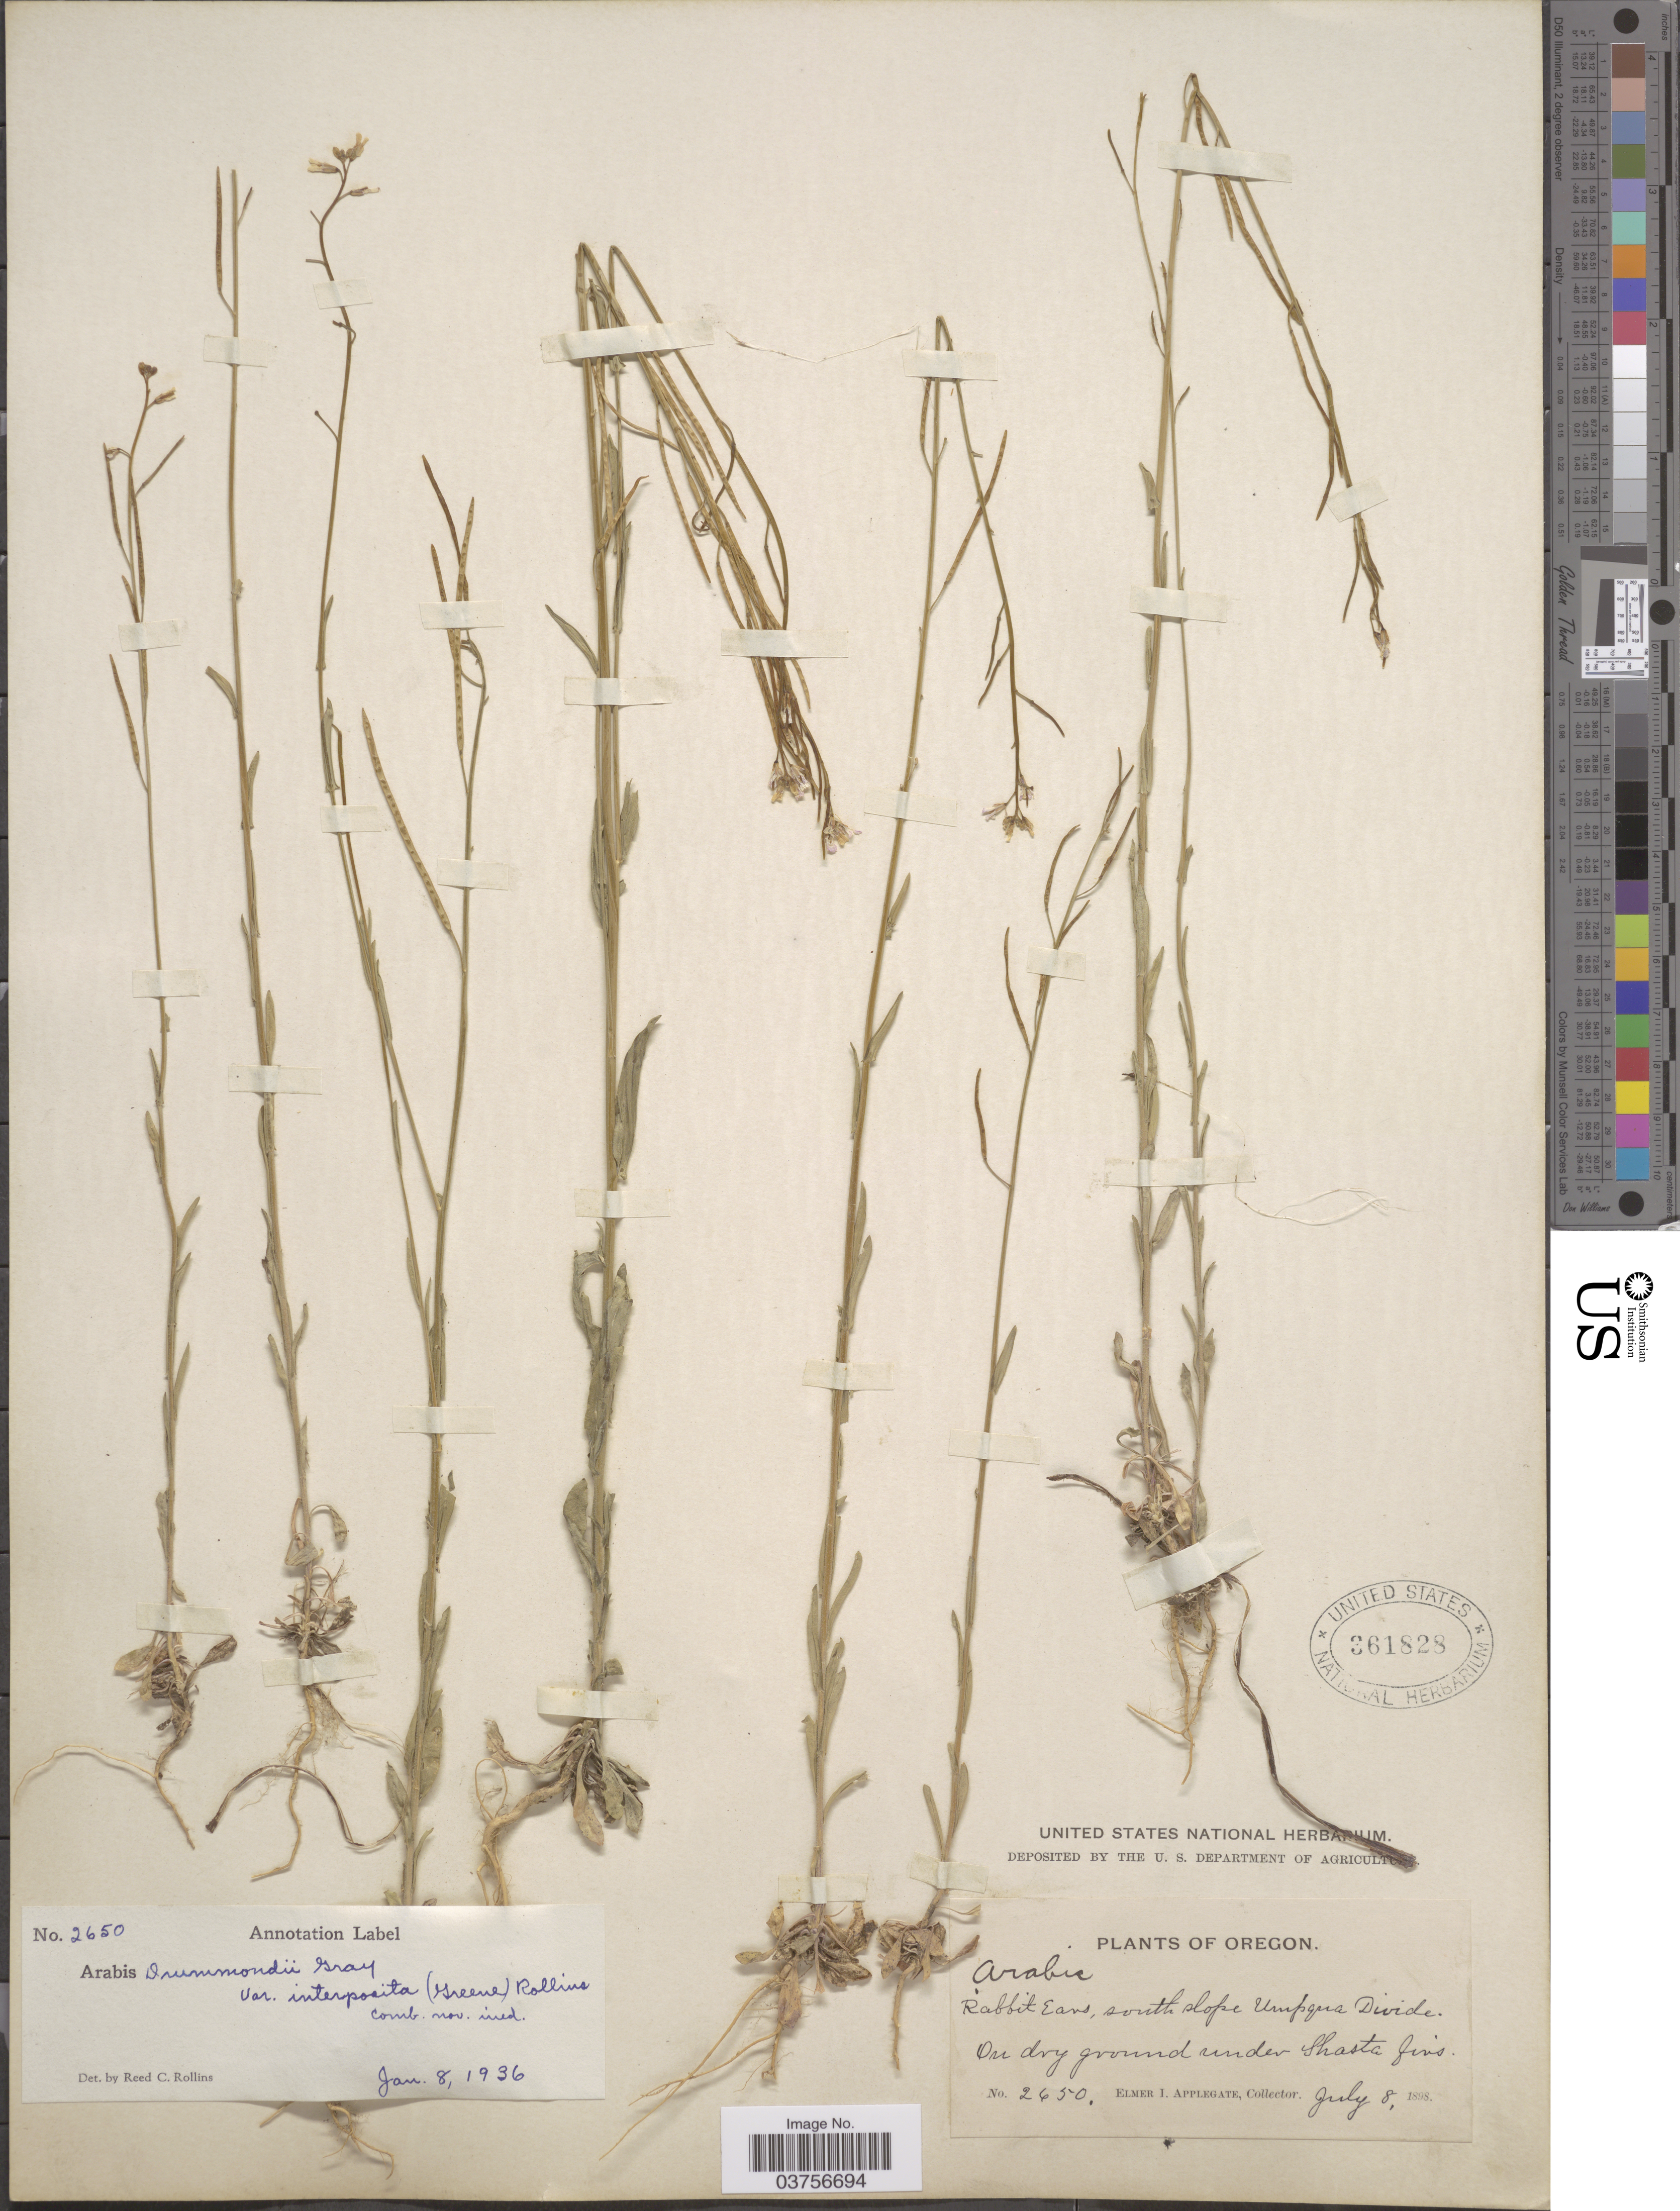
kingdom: Plantae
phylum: Tracheophyta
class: Magnoliopsida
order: Brassicales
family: Brassicaceae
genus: Arabis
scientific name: Arabis divaricarpa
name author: A. Nelson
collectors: E. I. Applegate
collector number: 2650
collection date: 1898-07-08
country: United States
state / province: Oregon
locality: Rabbit Ears, south slope Umpqua Divide. On dry ground under Shasta firs.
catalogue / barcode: US 361828